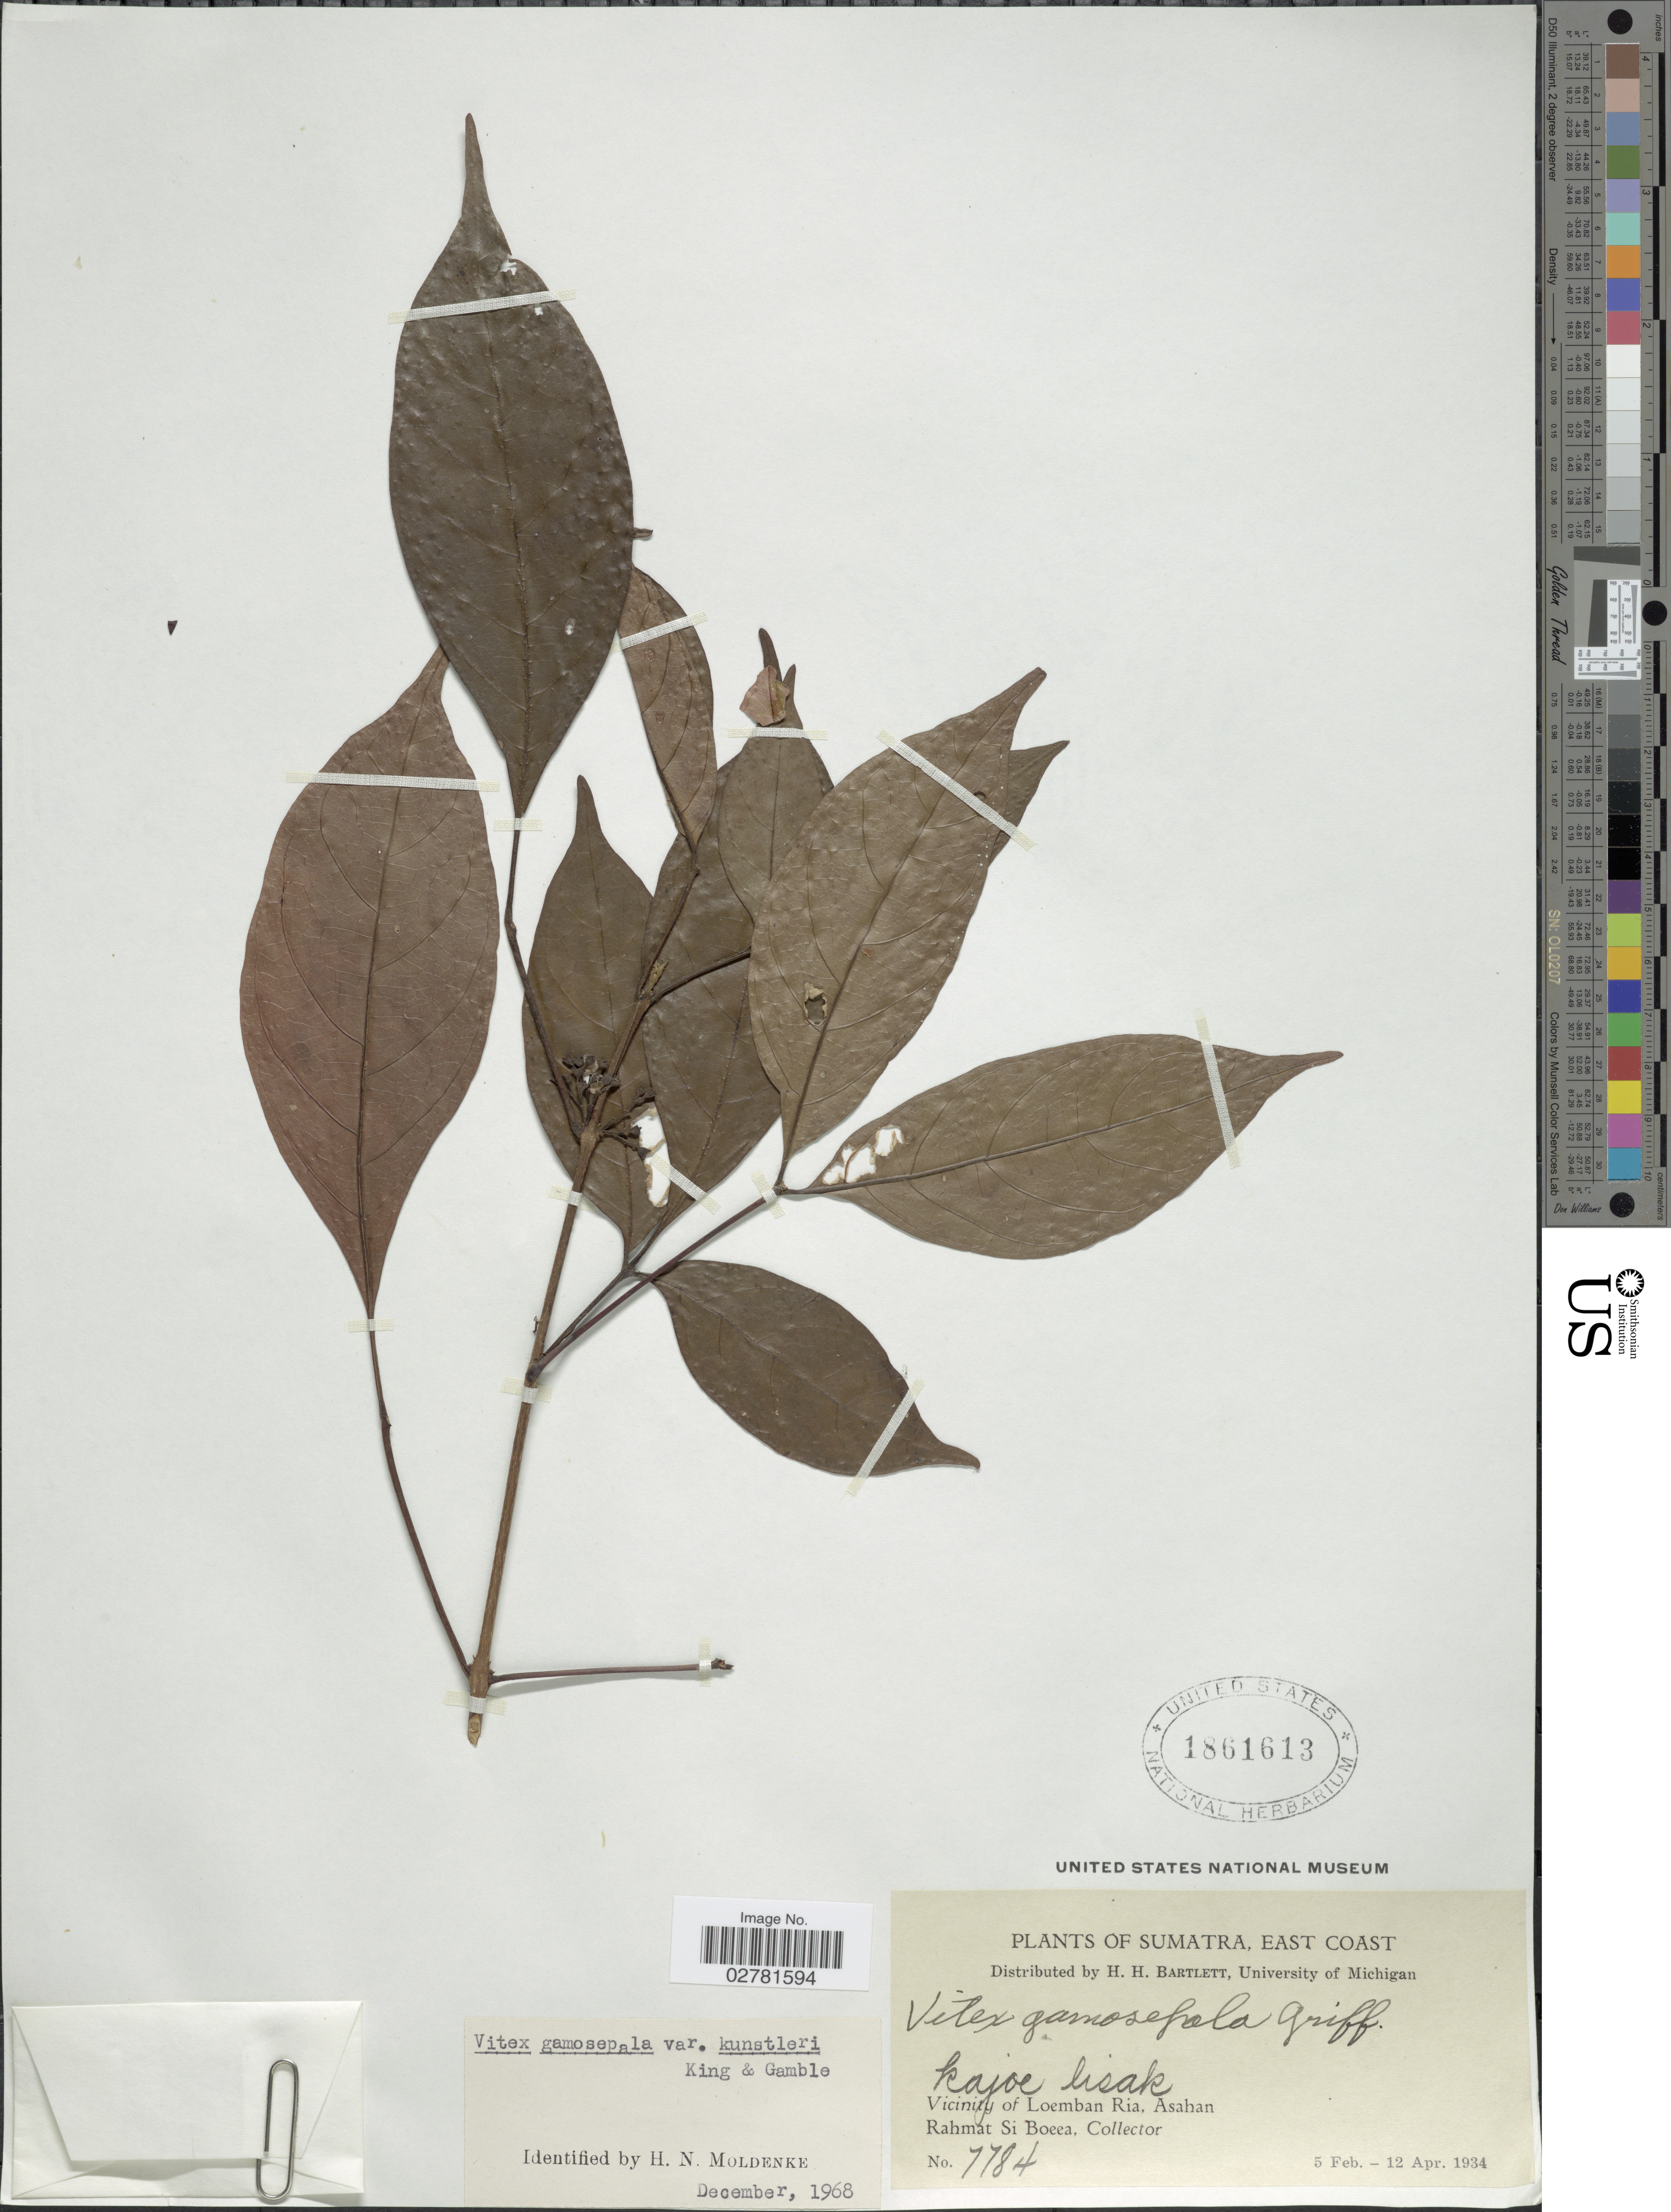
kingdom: Plantae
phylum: Tracheophyta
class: Magnoliopsida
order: Lamiales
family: Lamiaceae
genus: Vitex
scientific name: Vitex gamosepala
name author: Griff.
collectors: Rahmat Si Boeea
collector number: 7784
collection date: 1934-02-05/1934-04-12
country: Indonesia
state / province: Sumatra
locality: East Coast. Vicinity of Loemban Ria, Asahan.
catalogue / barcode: US 1861613